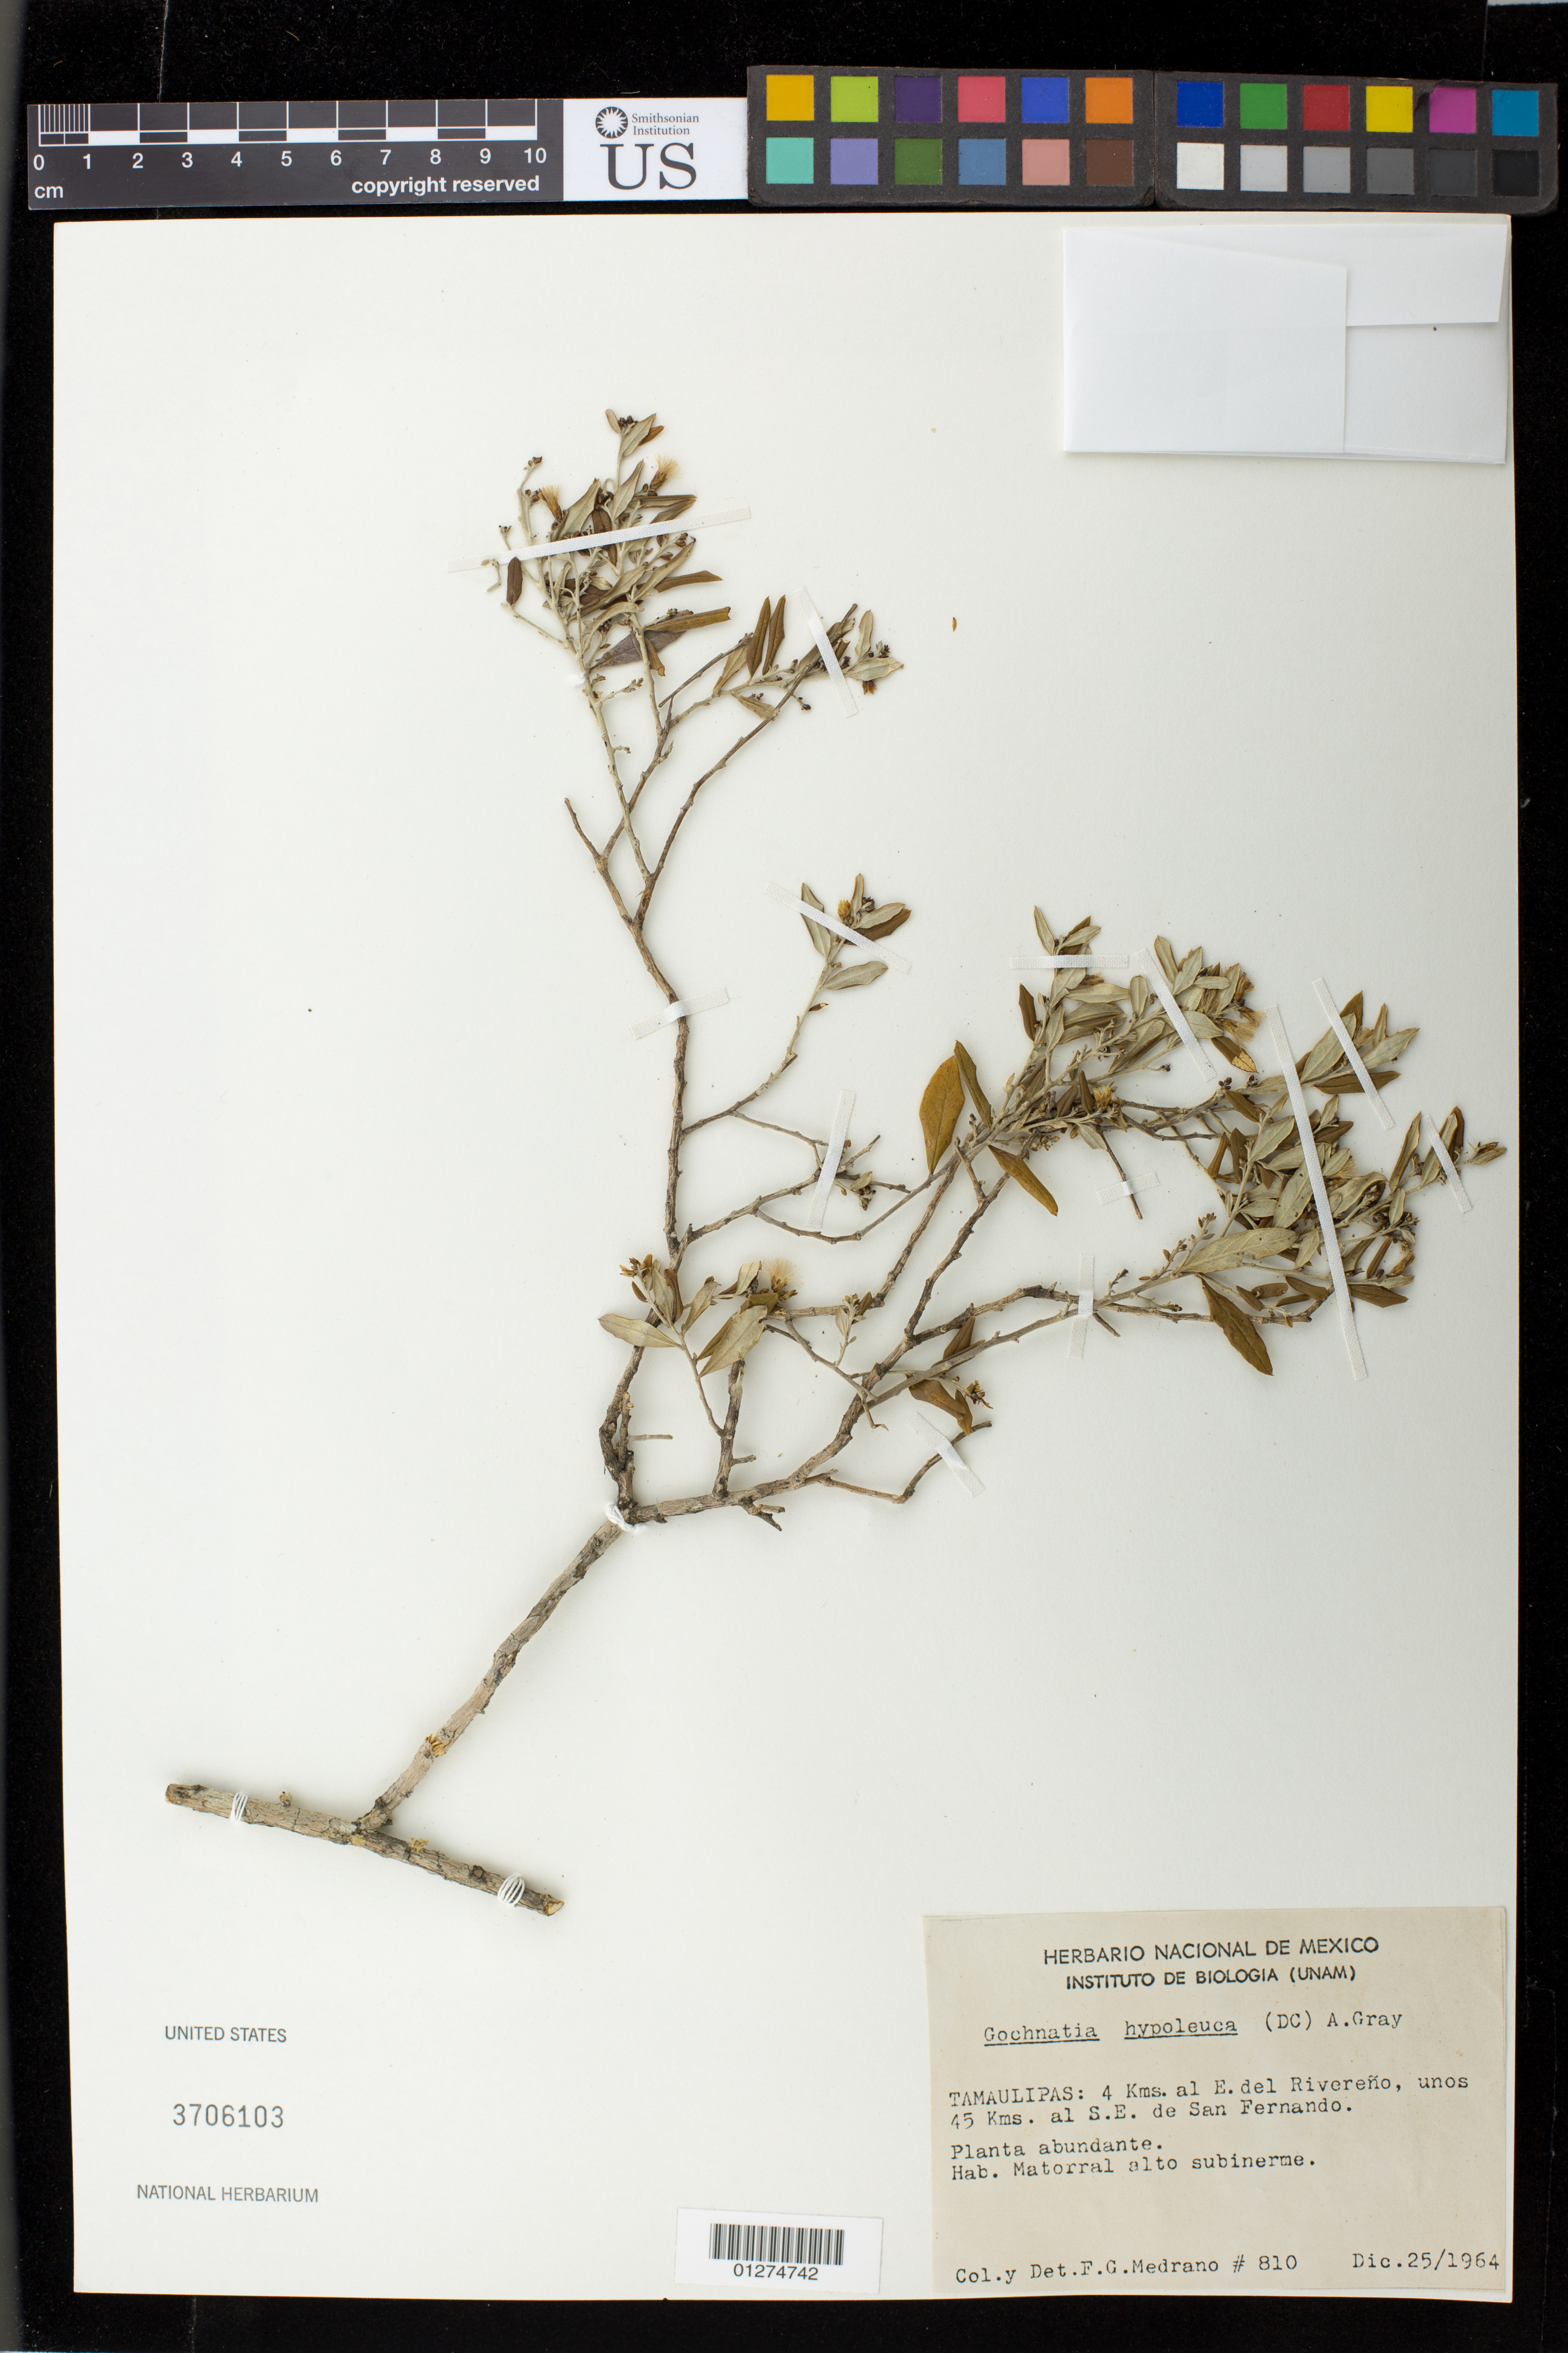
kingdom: Plantae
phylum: Tracheophyta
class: Magnoliopsida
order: Asterales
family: Asteraceae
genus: Nahuatlea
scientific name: Nahuatlea hypoleuca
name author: (DC.) V.A. Funk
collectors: F. Medrano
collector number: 810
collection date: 1964-12-25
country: Mexico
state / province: Tamaulipas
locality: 4 kms al E del Rivereño. unos 45 kms. al SE de San Fernando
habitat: matorral alto subinerme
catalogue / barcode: US 3706103